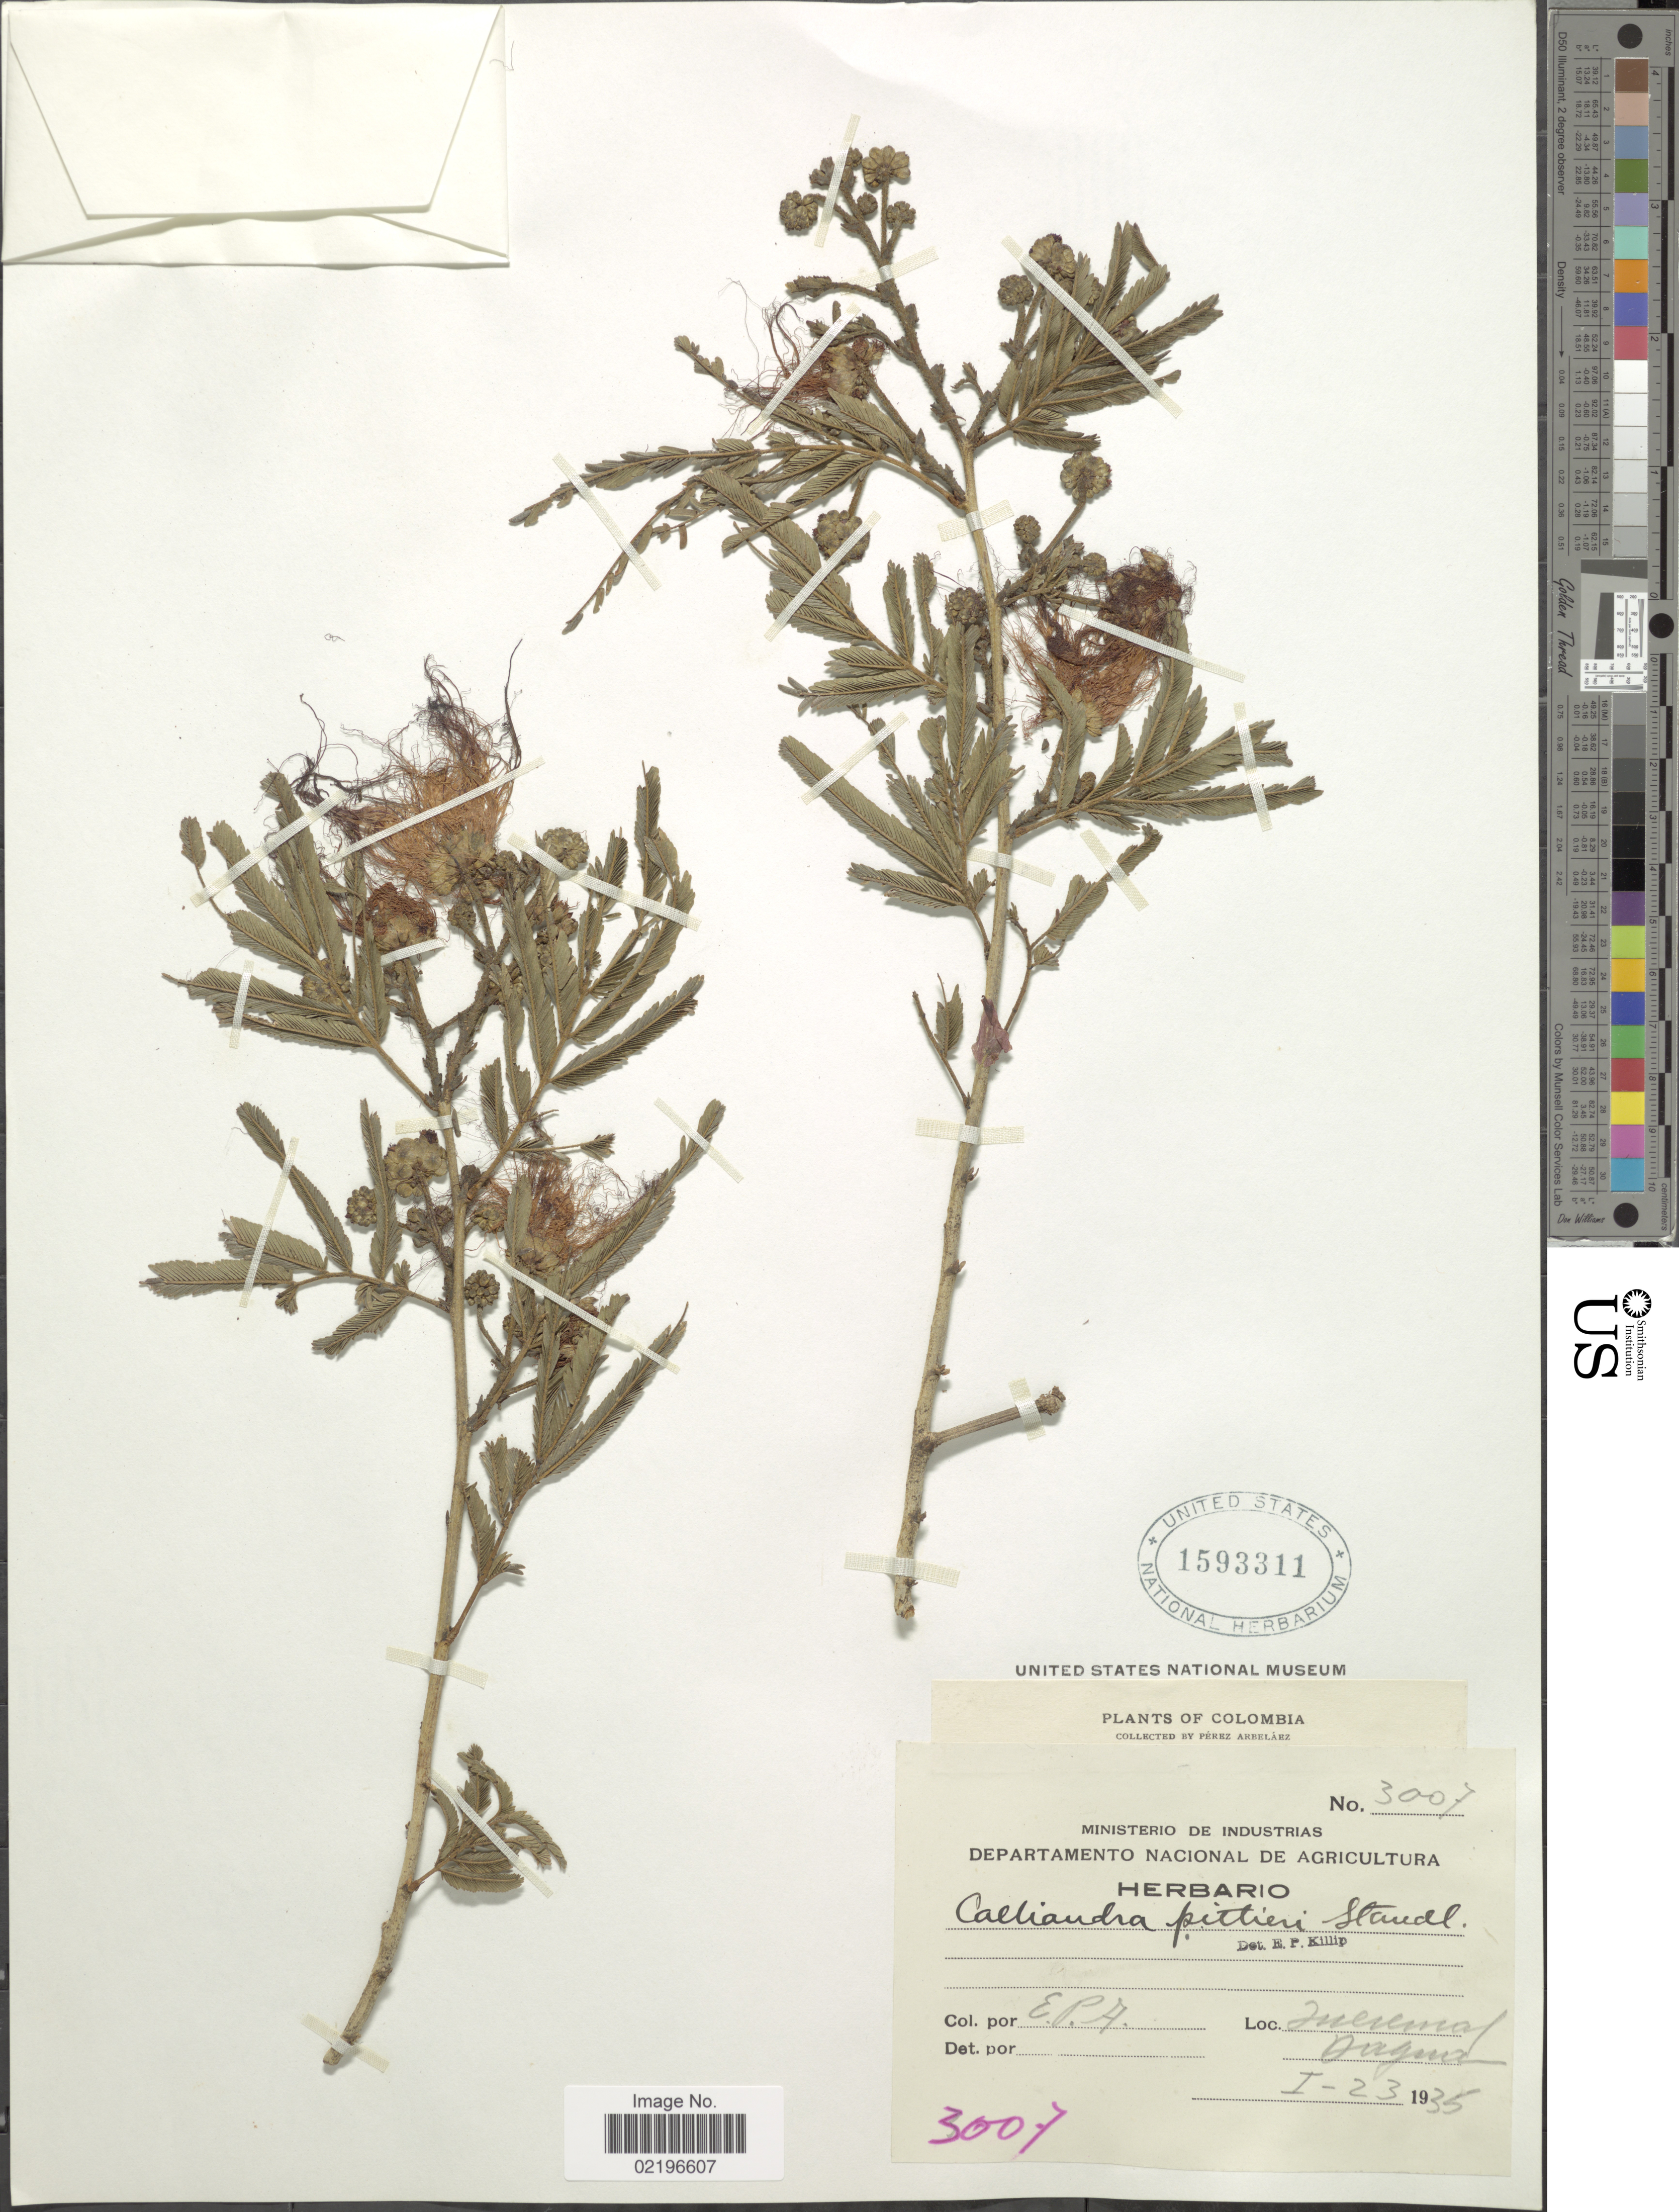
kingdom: Plantae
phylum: Tracheophyta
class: Magnoliopsida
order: Fabales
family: Fabaceae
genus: Calliandra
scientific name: Calliandra pittieri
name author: Standl.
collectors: E. Pérez Arbeláez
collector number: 3007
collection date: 1935-01-23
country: Colombia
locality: Queremal, Dagua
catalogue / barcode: US 1593311